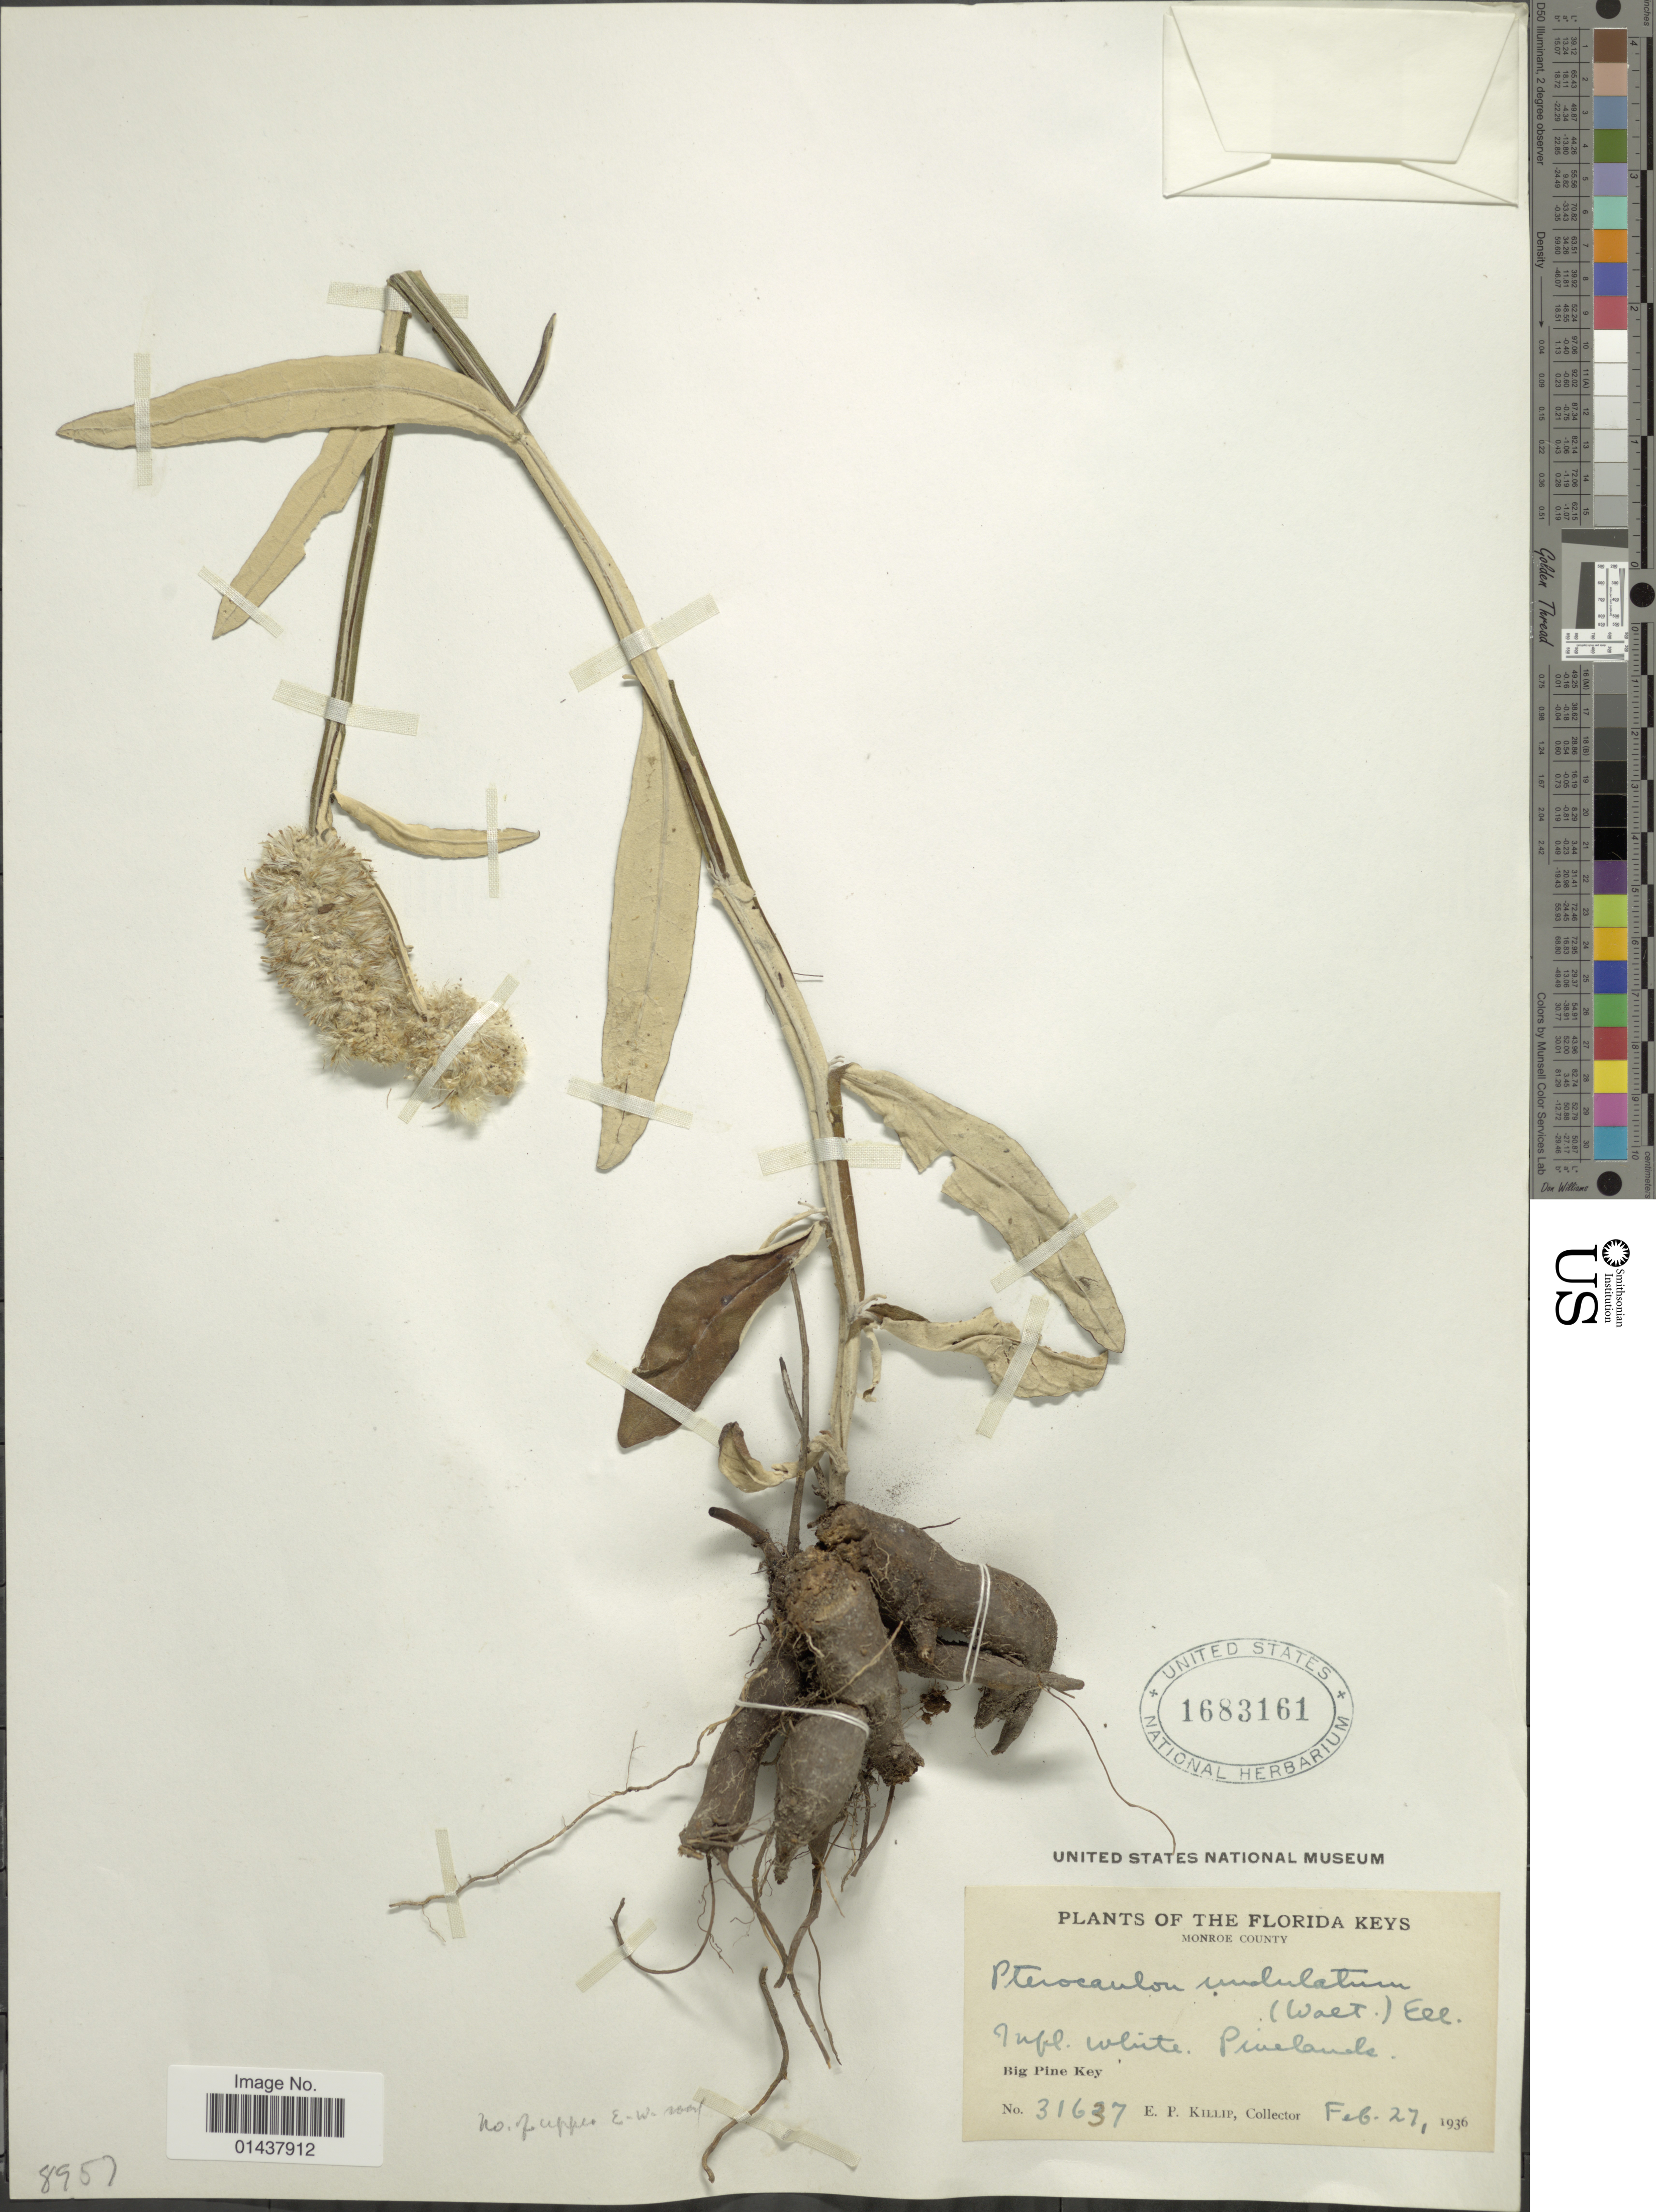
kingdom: Plantae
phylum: Tracheophyta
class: Magnoliopsida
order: Asterales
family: Asteraceae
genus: Pterocaulon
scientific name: Pterocaulon undulatum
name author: C. Mohr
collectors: E. P. Killip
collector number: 31637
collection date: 1936-02-27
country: United States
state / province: Florida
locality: Florida Keys, Monroe County, Big Pine Key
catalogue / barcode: US 1683161